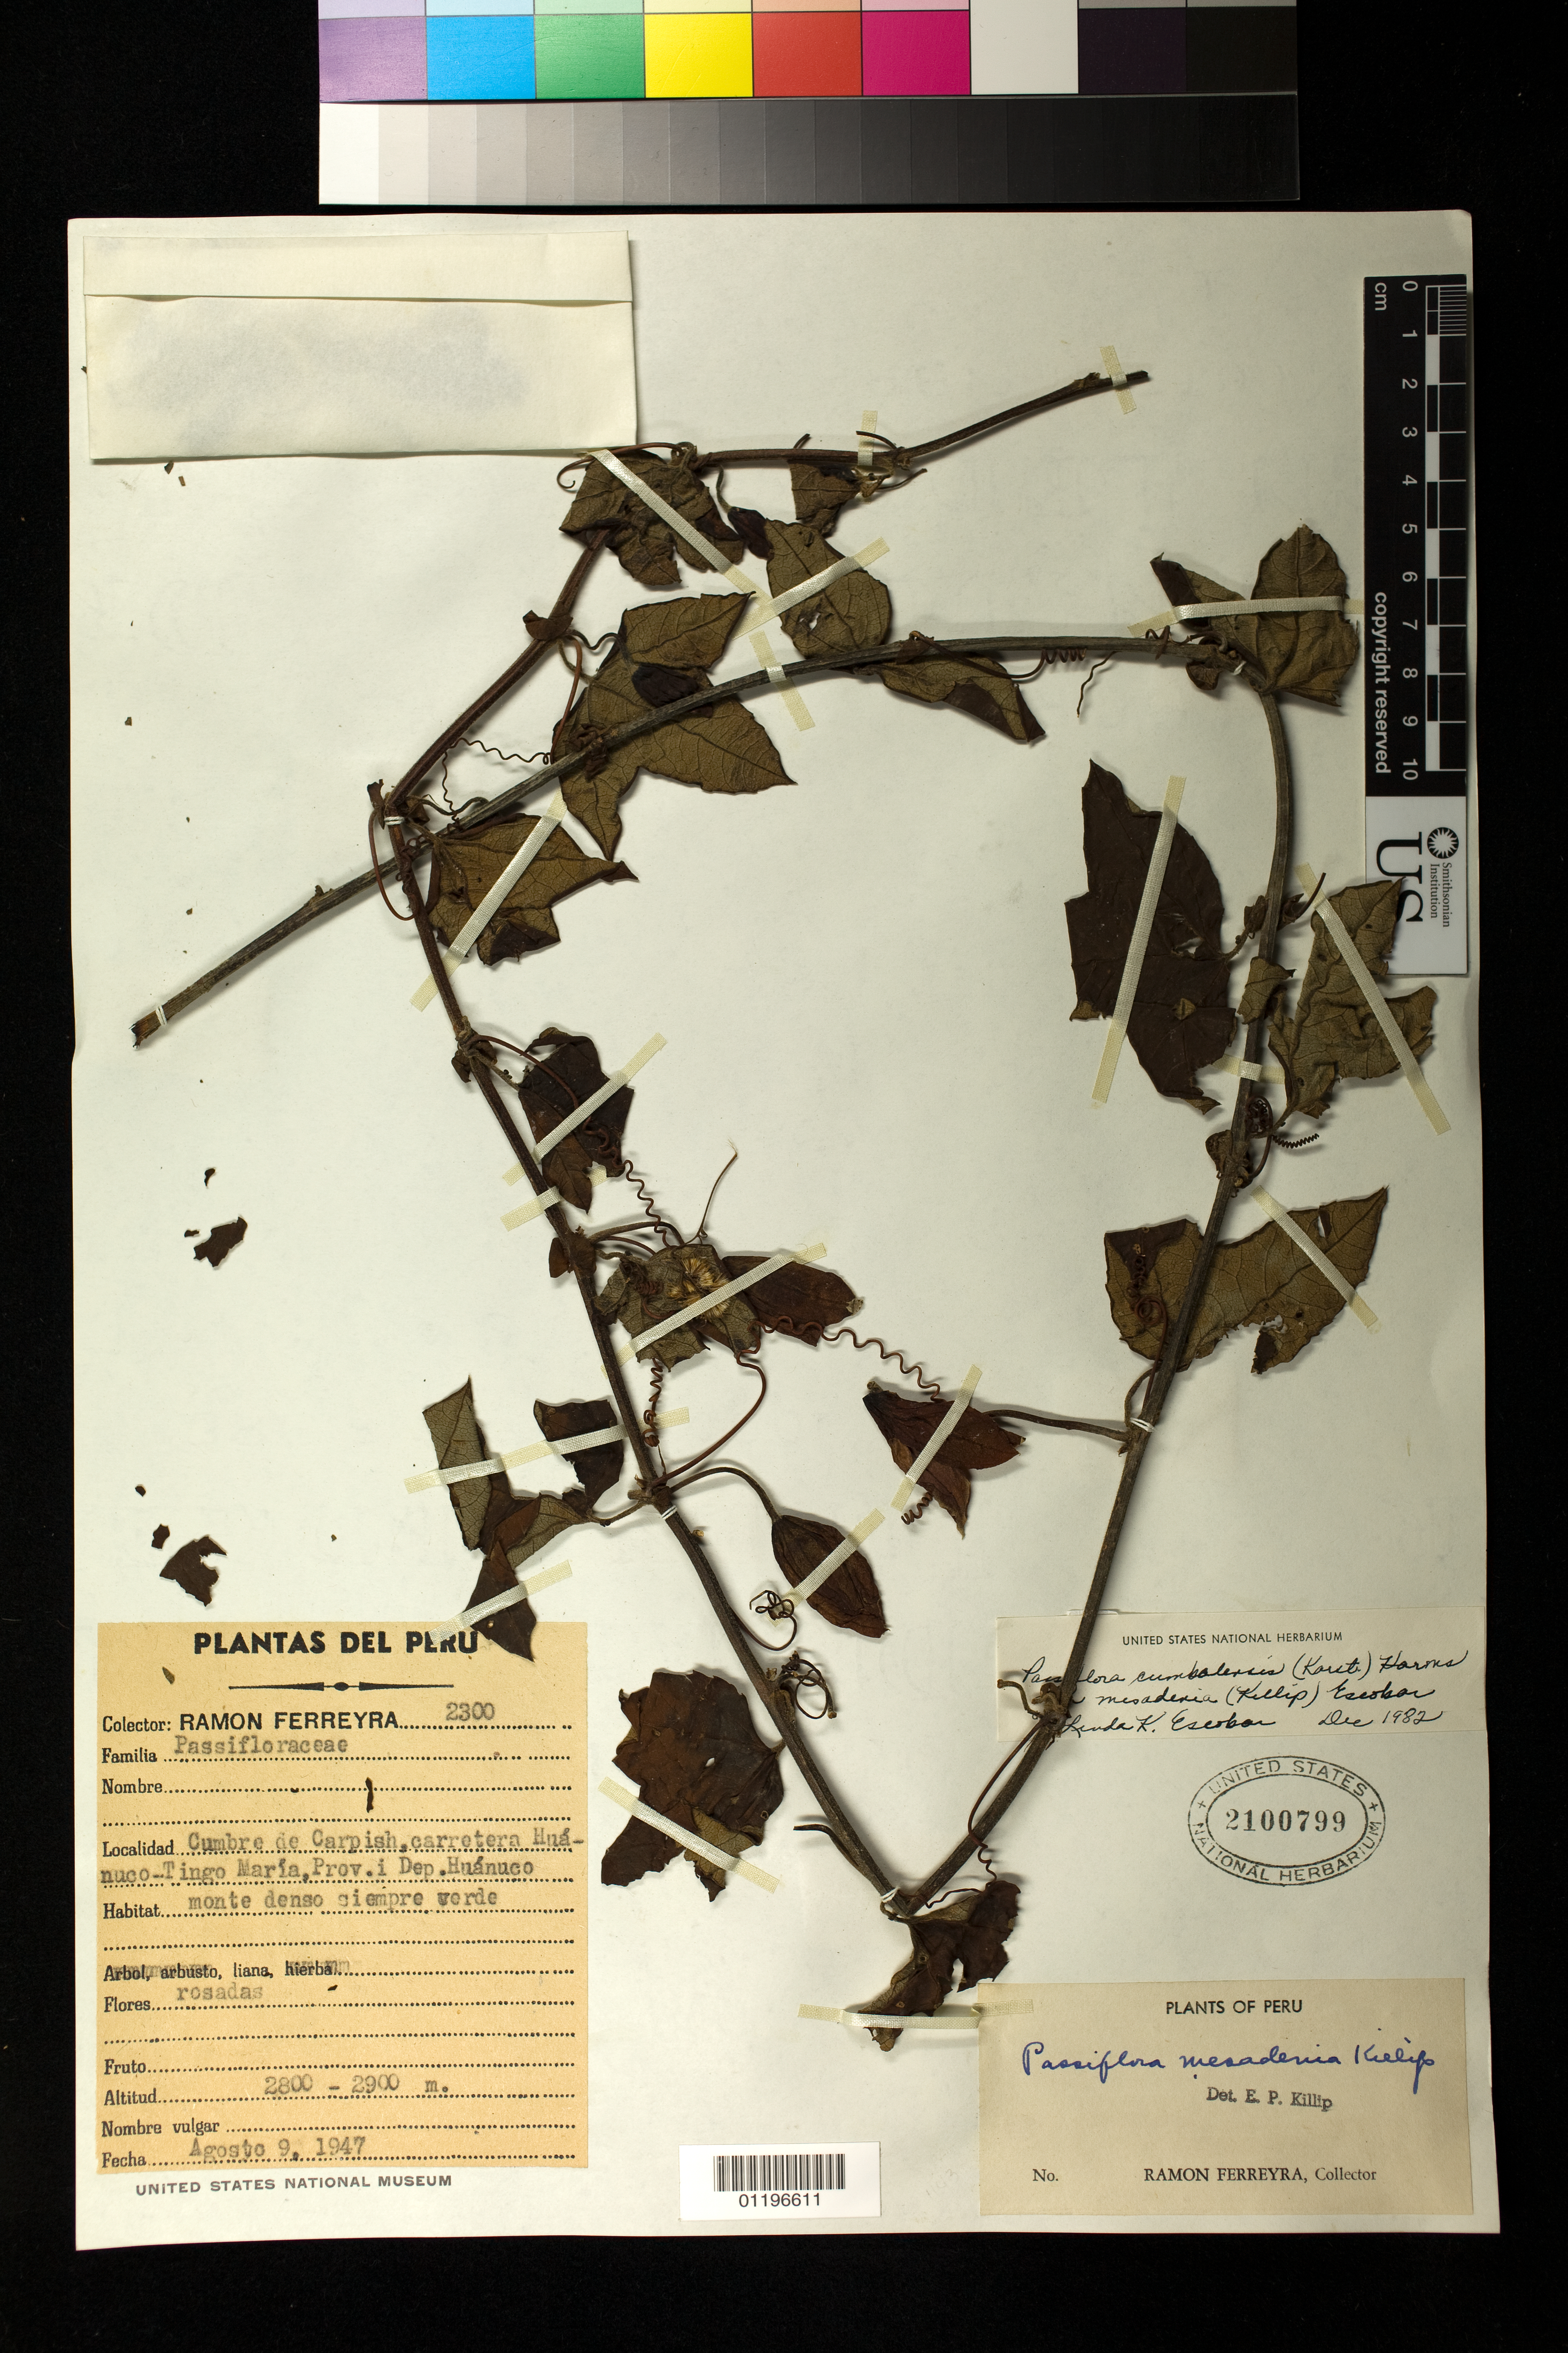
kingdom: Plantae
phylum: Tracheophyta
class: Magnoliopsida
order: Malpighiales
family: Passifloraceae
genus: Passiflora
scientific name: Passiflora cumbalensis var. mesadenia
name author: (Killip) L.K. Escobar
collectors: R. A. Ferreyra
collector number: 2300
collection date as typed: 08 Sep 1947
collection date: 1947-09-08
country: Peru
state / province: Huánuco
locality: Localidad: Cumbre de Carpish, carretera Huánuco-Tingo María, Prov. i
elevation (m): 2800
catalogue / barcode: US 2100799